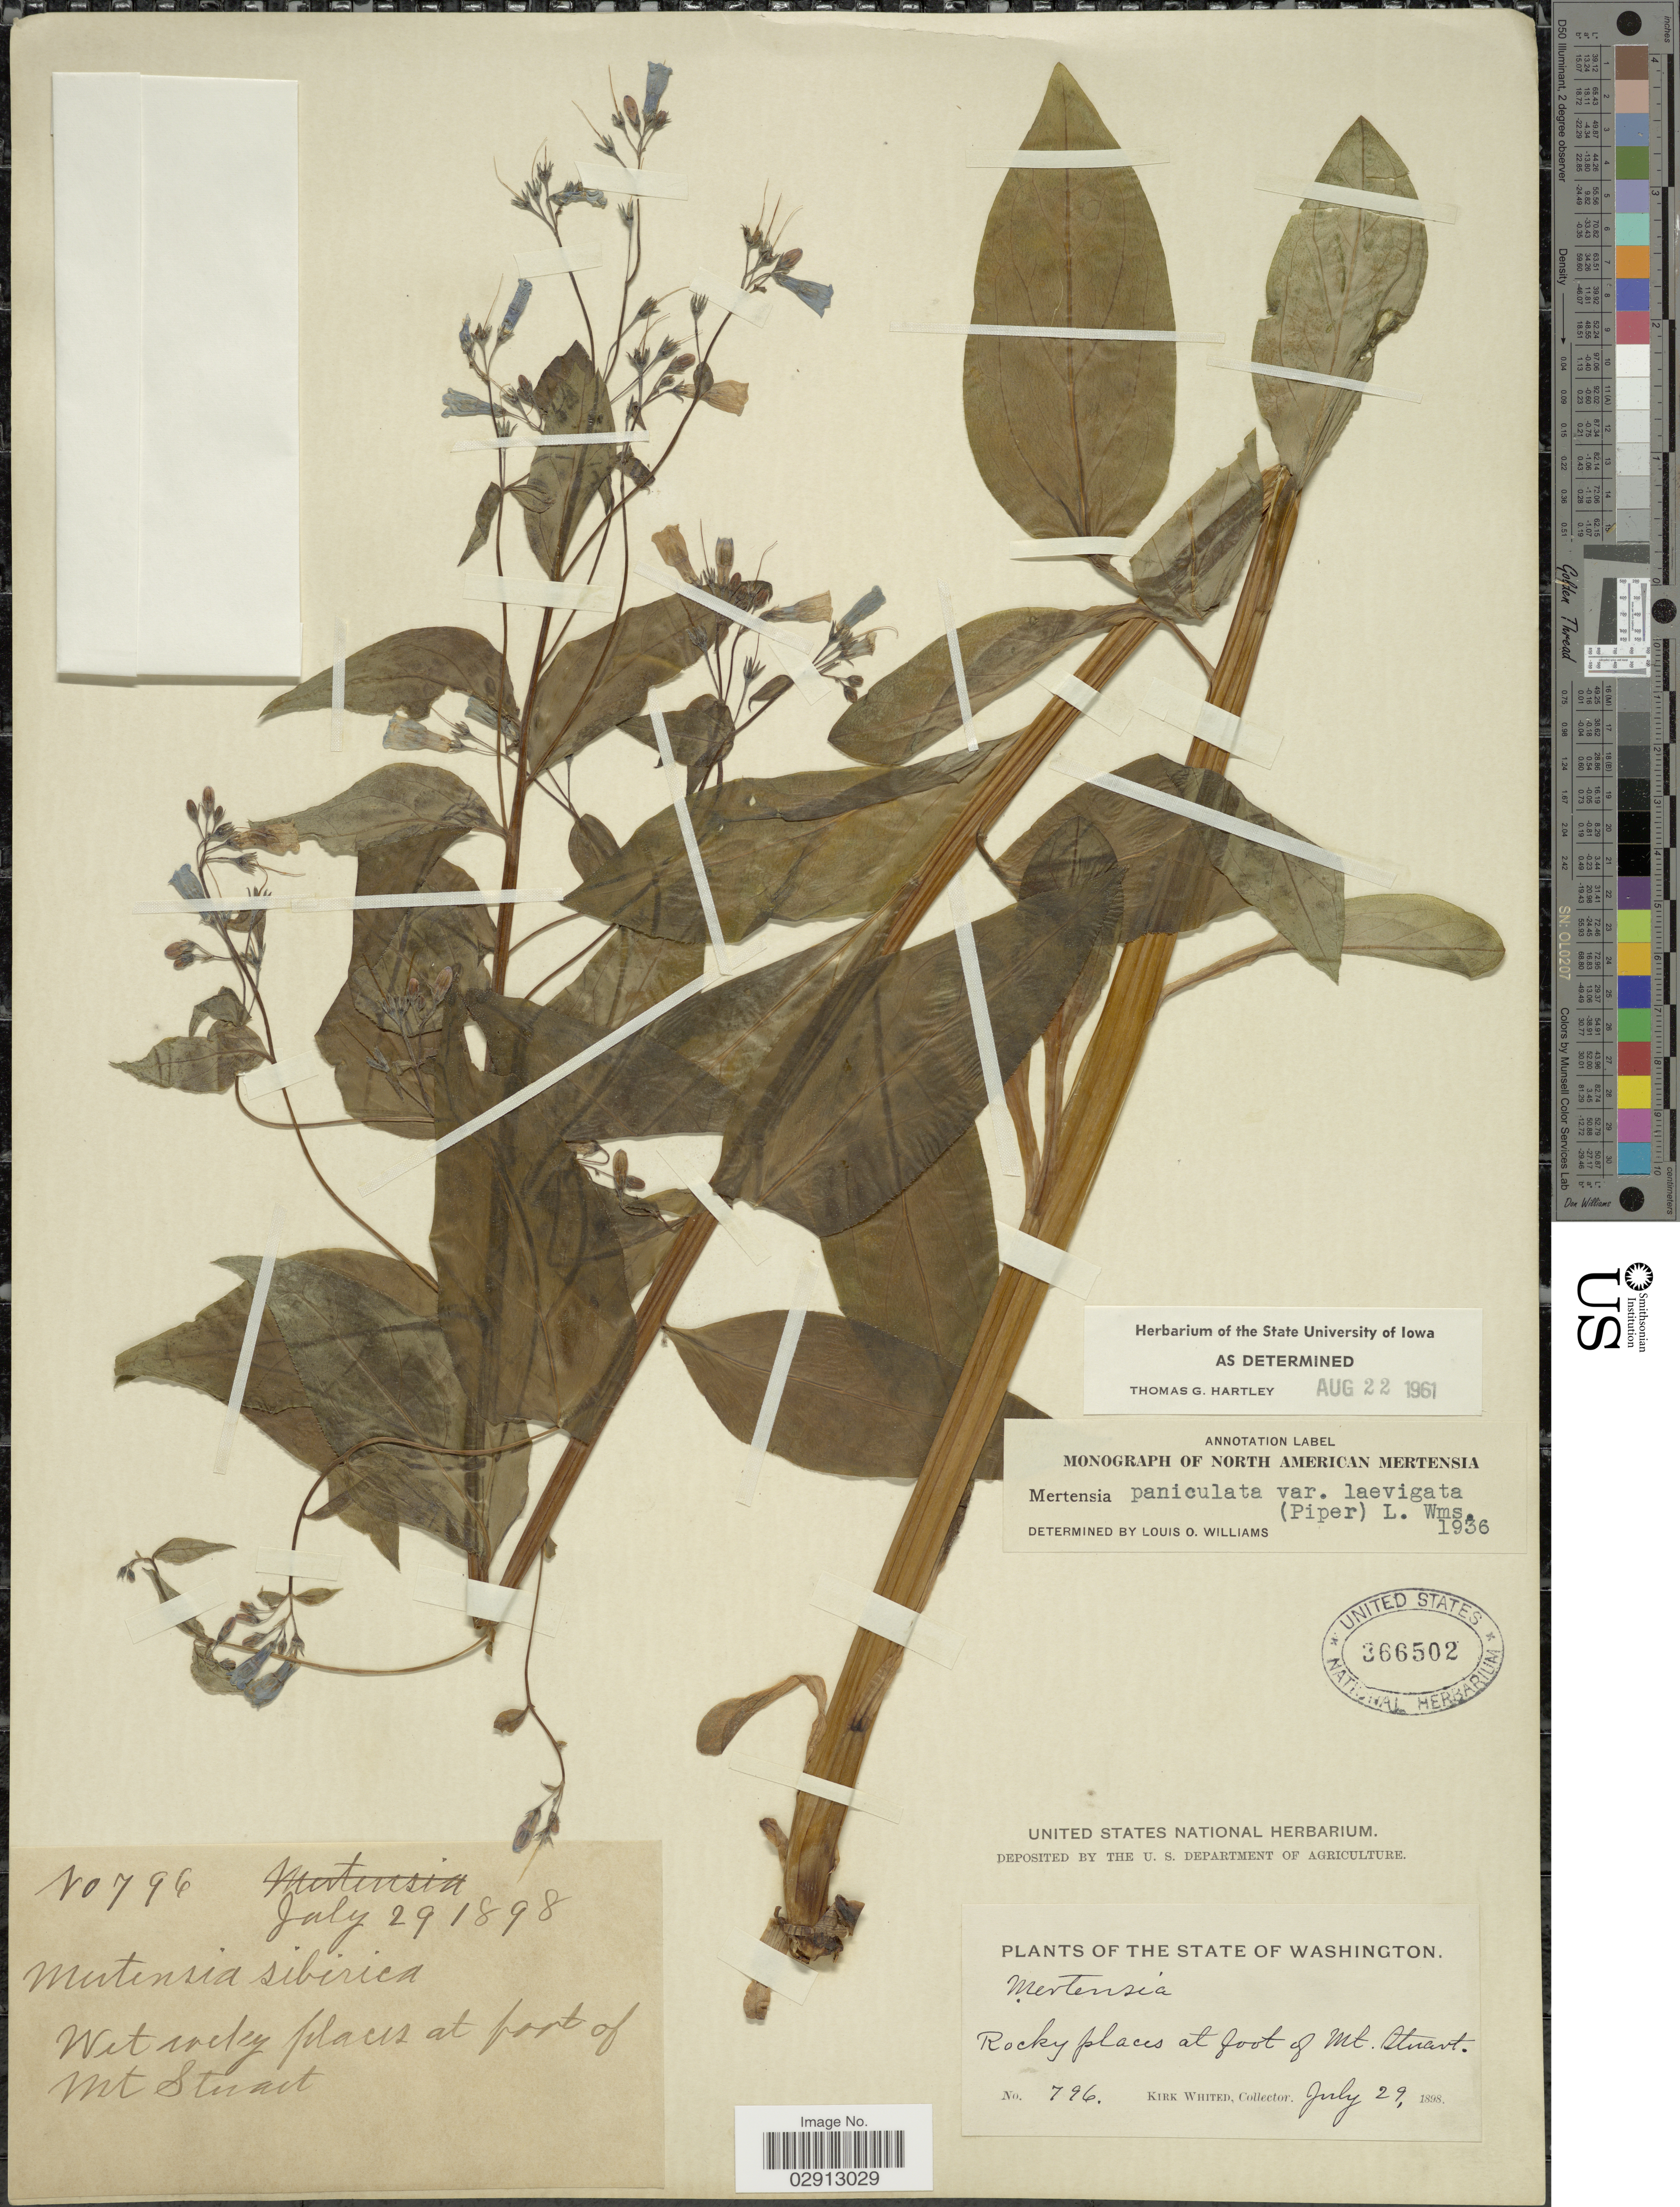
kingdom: Plantae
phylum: Tracheophyta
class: Magnoliopsida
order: Boraginales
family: Boraginaceae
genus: Mertensia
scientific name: Mertensia paniculata var. laevigata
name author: (Piper) L.O. Williams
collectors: K. Whited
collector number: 796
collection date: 1898-07-29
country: United States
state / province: Washington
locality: Rocky places at foot of Mt. Stuart.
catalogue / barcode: US 366502